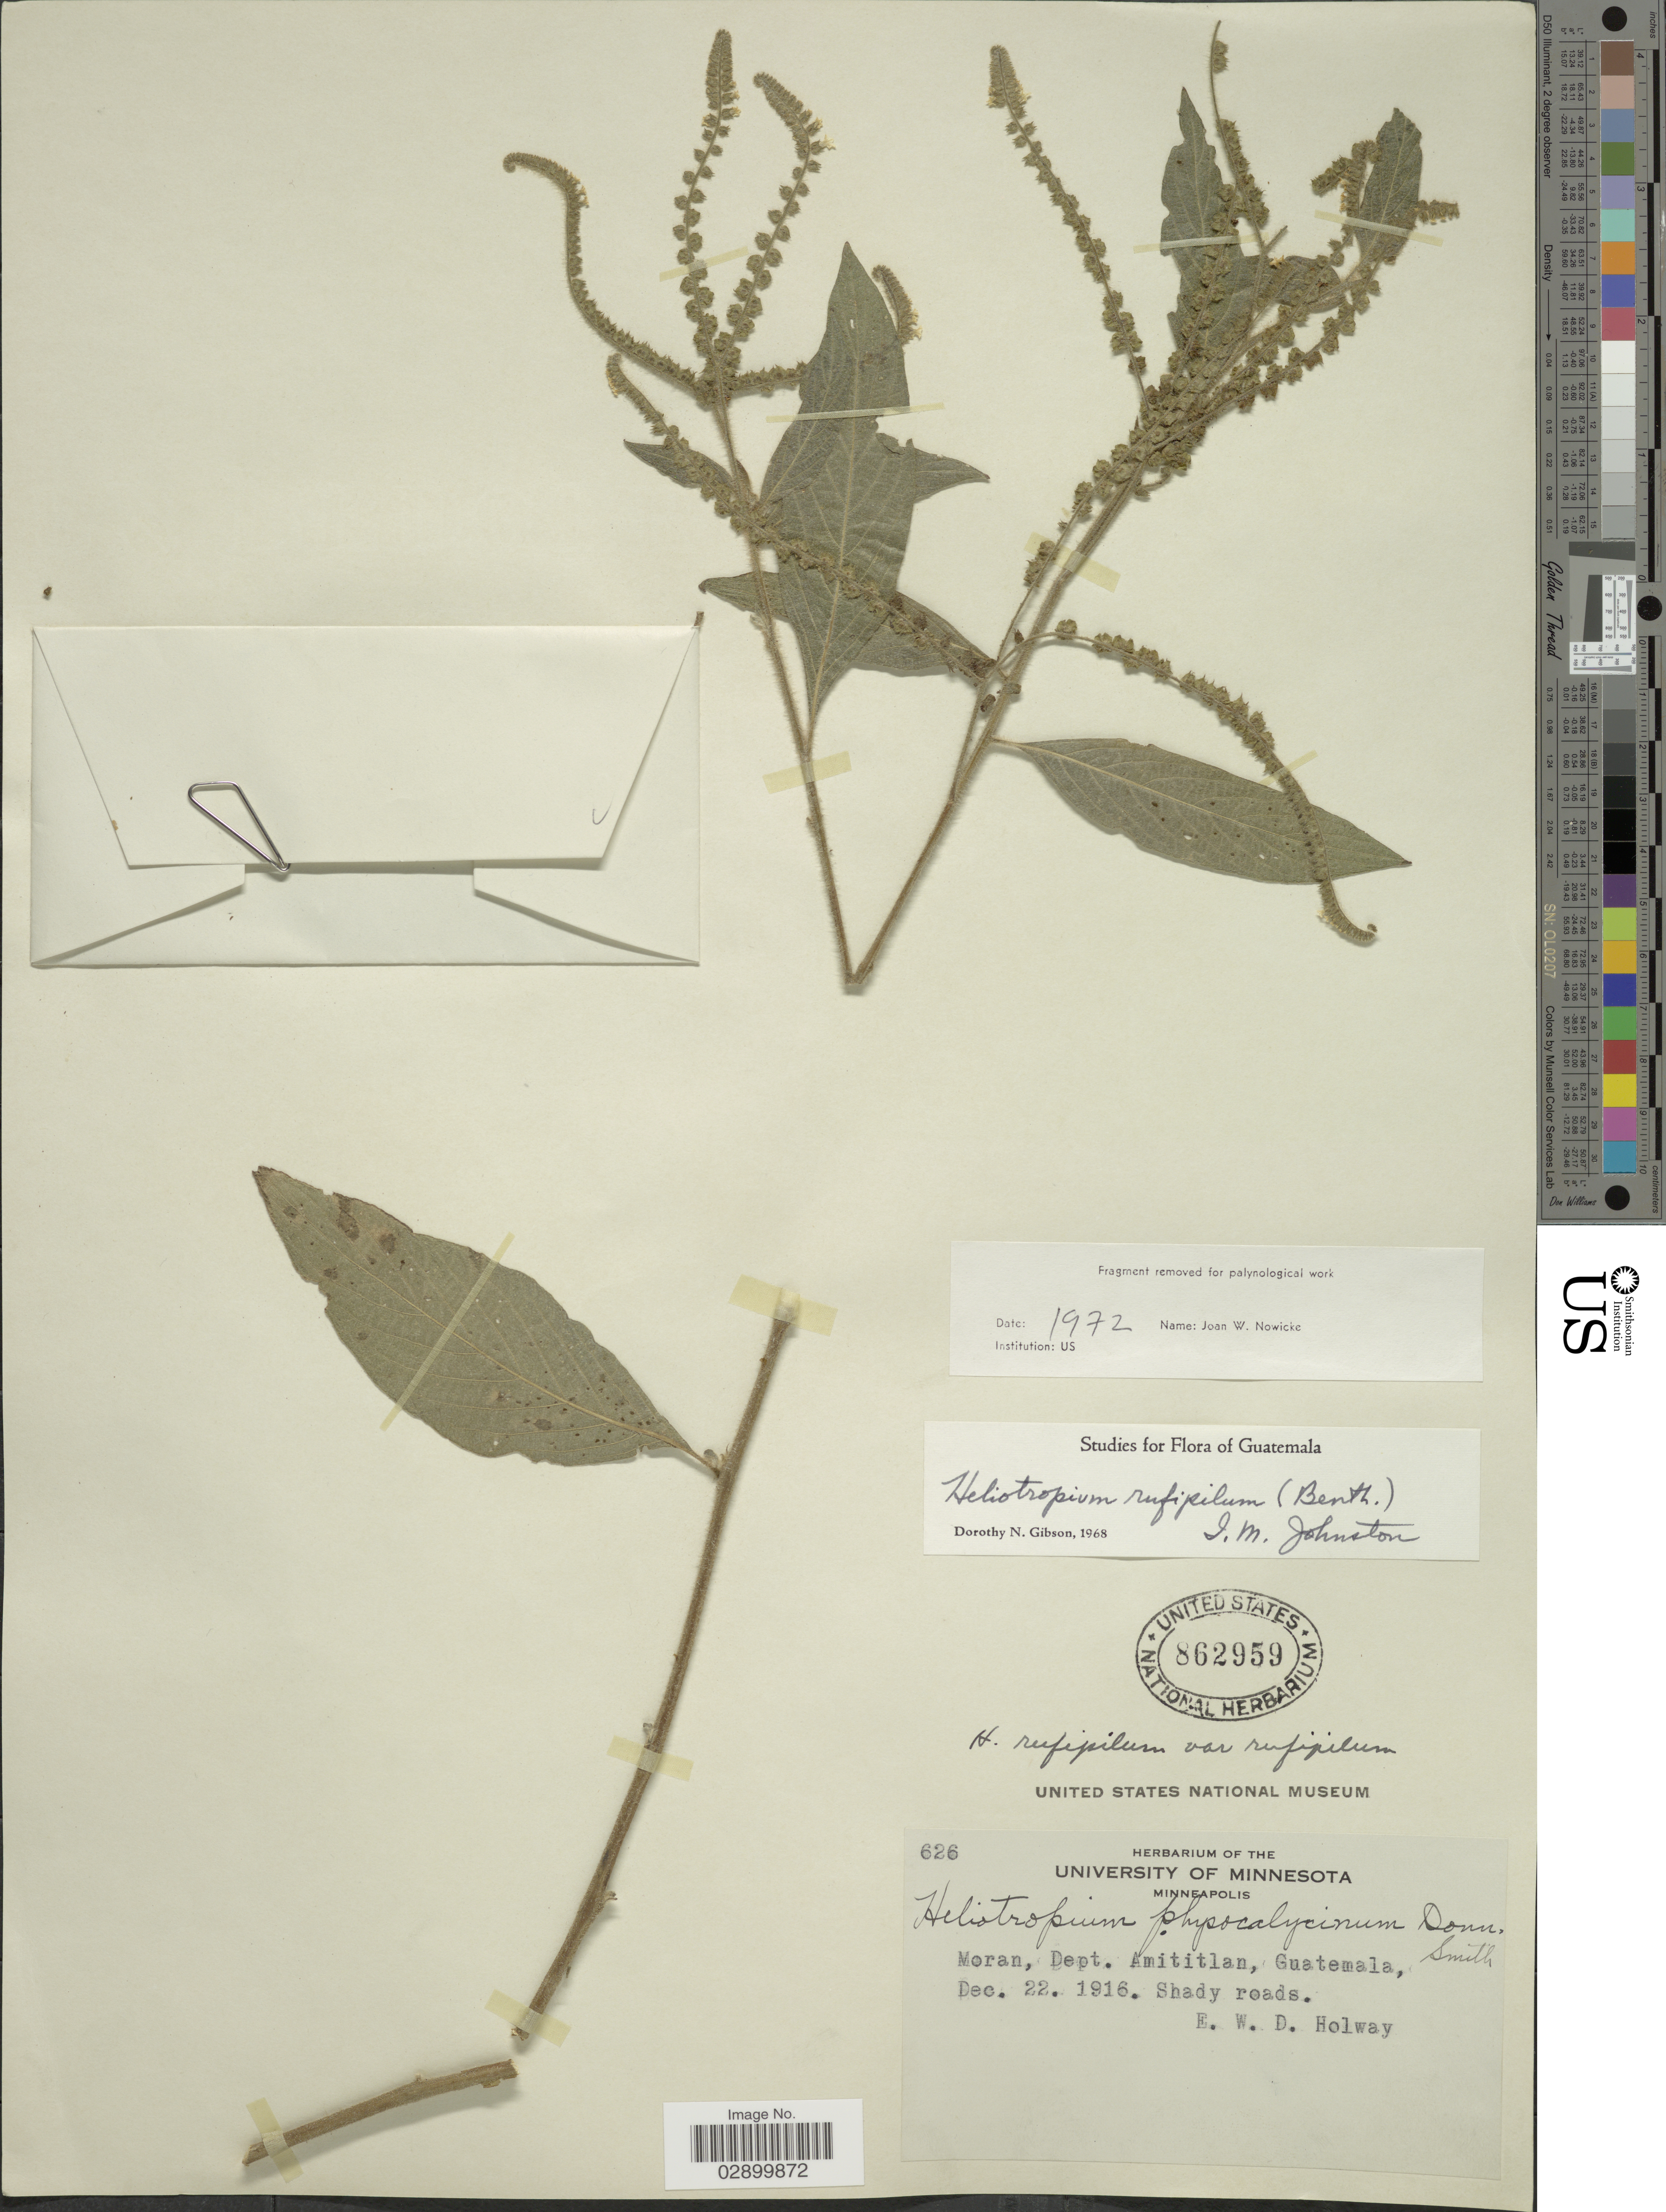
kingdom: Plantae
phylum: Tracheophyta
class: Magnoliopsida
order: Boraginales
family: Heliotropiaceae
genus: Heliotropium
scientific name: Heliotropium rufipilum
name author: (Benth.) I.M. Johnst.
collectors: E. W. D. Holway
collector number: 626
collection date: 1916-12-22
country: Guatemala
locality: Moran. Dept. Amititlan.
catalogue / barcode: US 862959